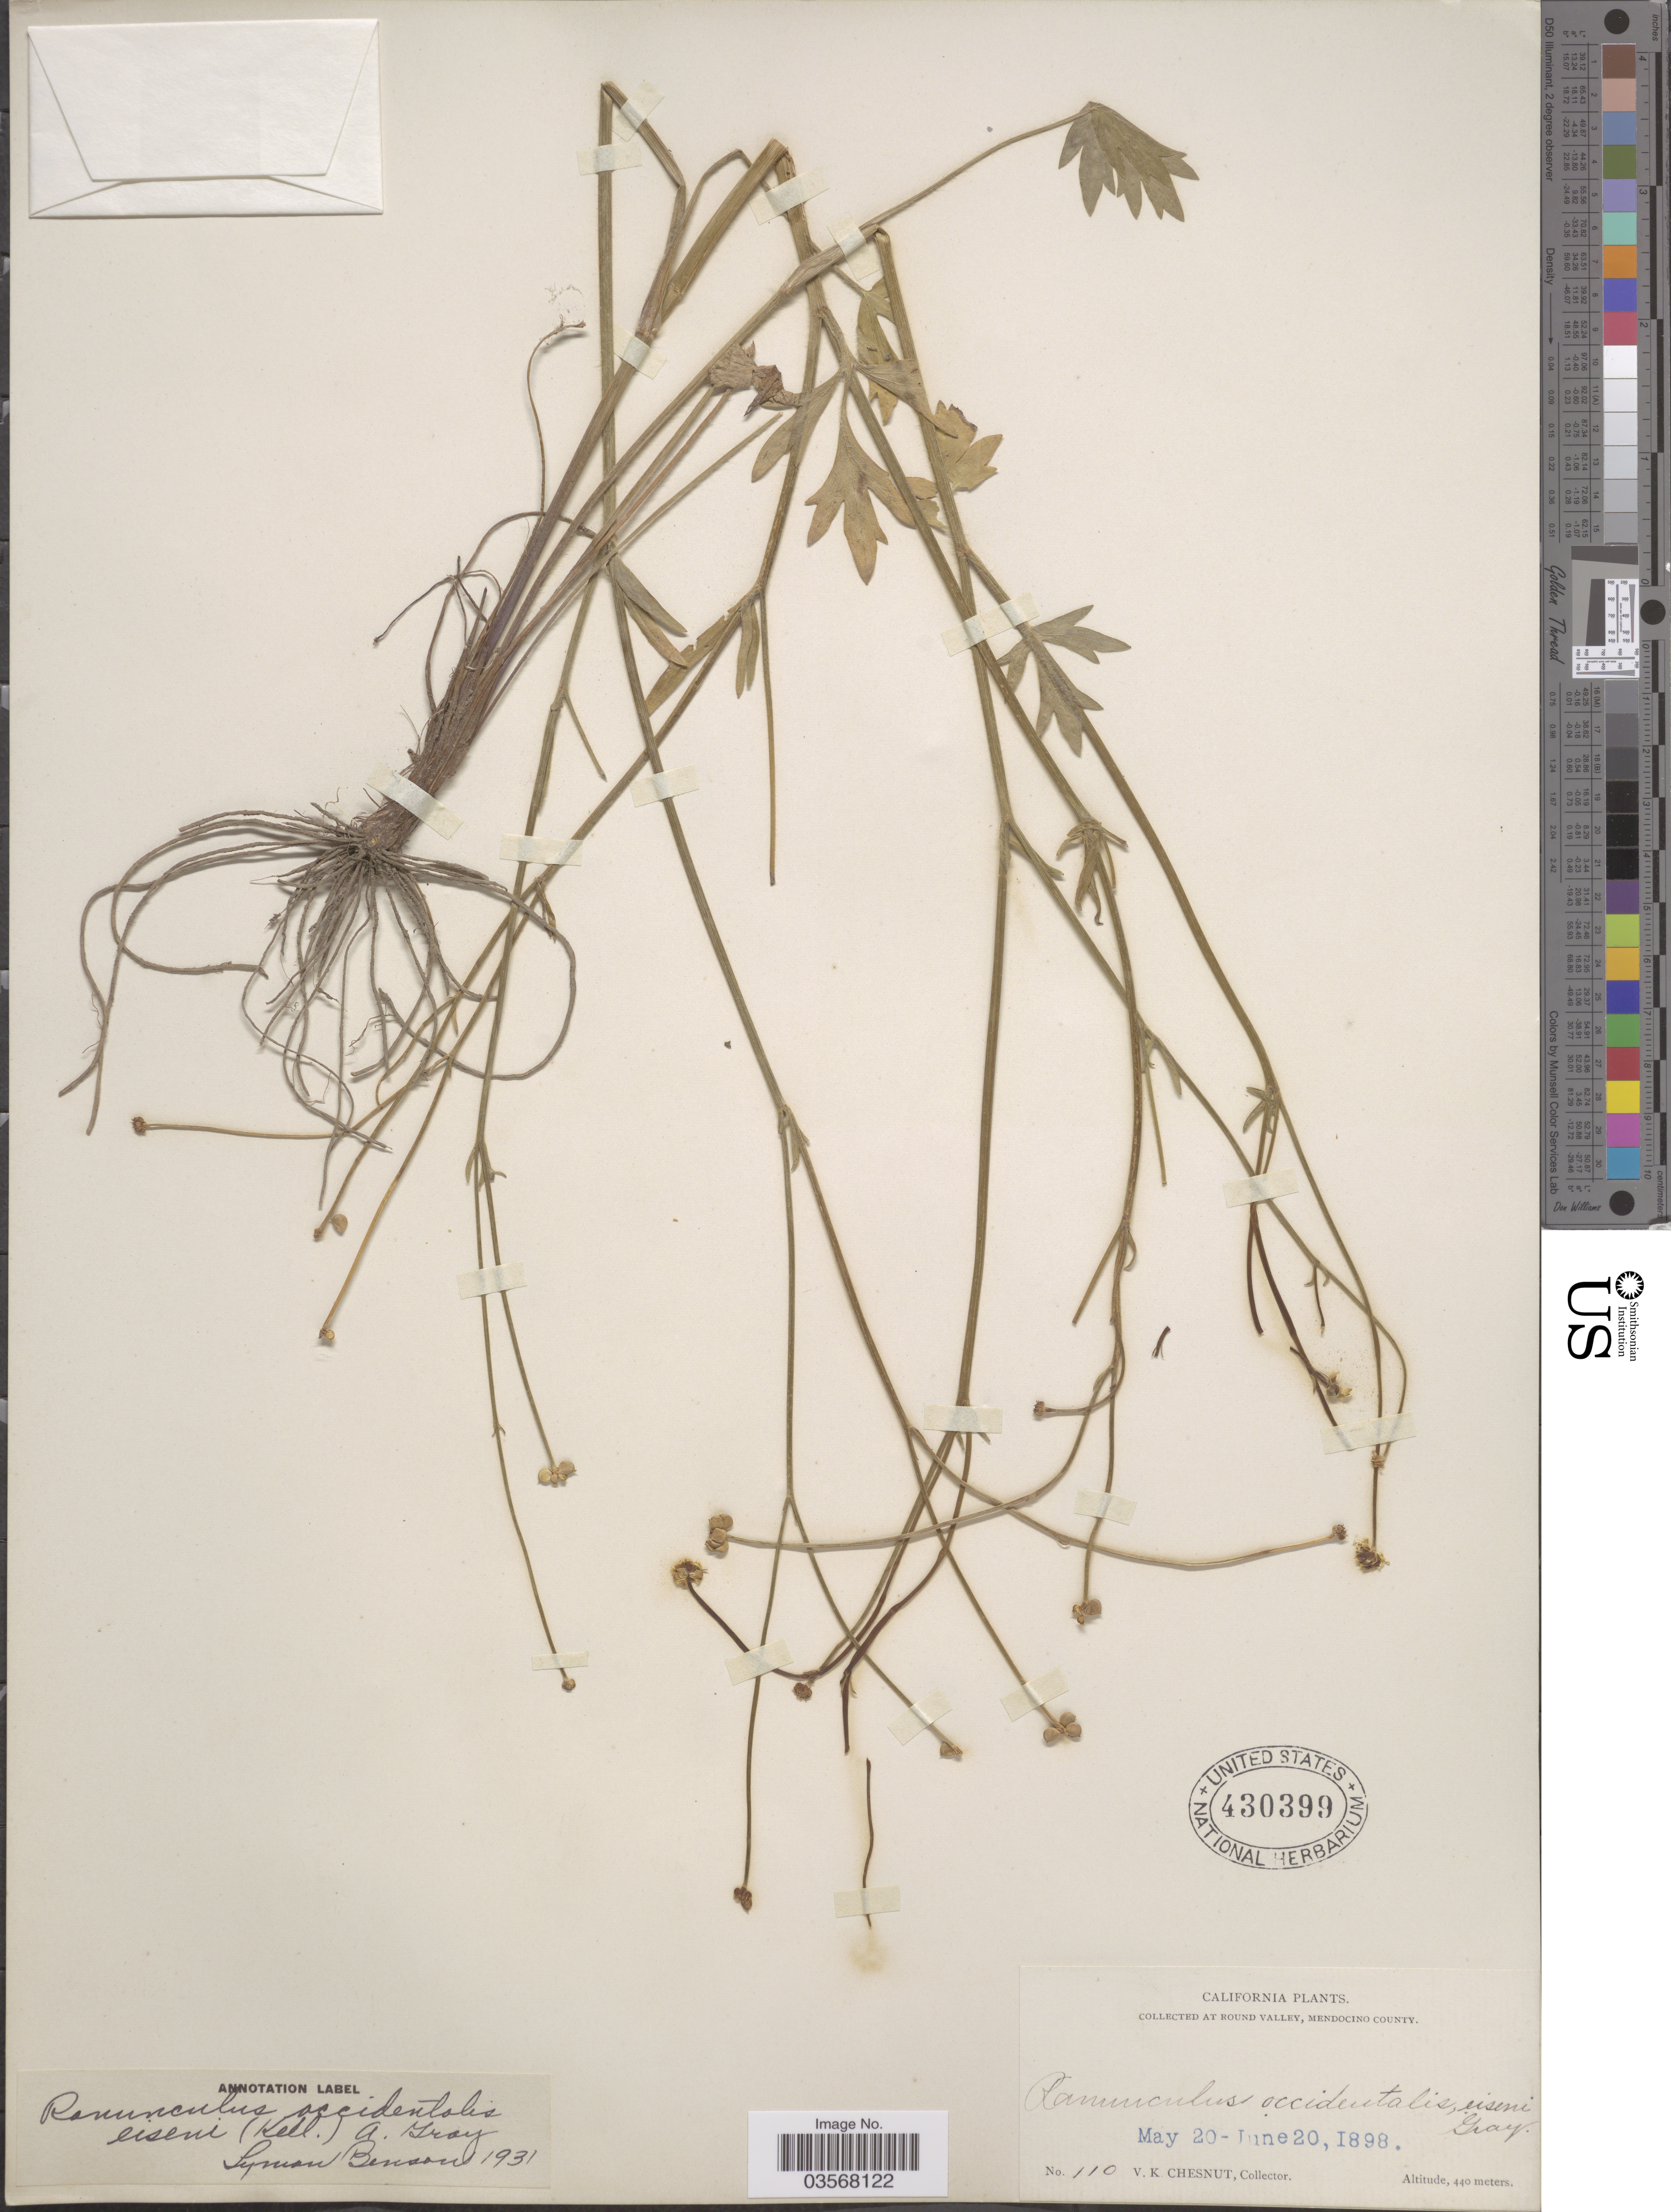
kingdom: Plantae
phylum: Tracheophyta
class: Magnoliopsida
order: Ranunculales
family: Ranunculaceae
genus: Ranunculus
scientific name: Ranunculus occidentalis var. eisenii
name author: Nutt.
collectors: V. Chesnut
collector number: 110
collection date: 1898-05-20/1898-06-20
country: United States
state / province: California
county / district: Mendocino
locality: Round Valley, Mendocino County.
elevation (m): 440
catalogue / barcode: US 430399